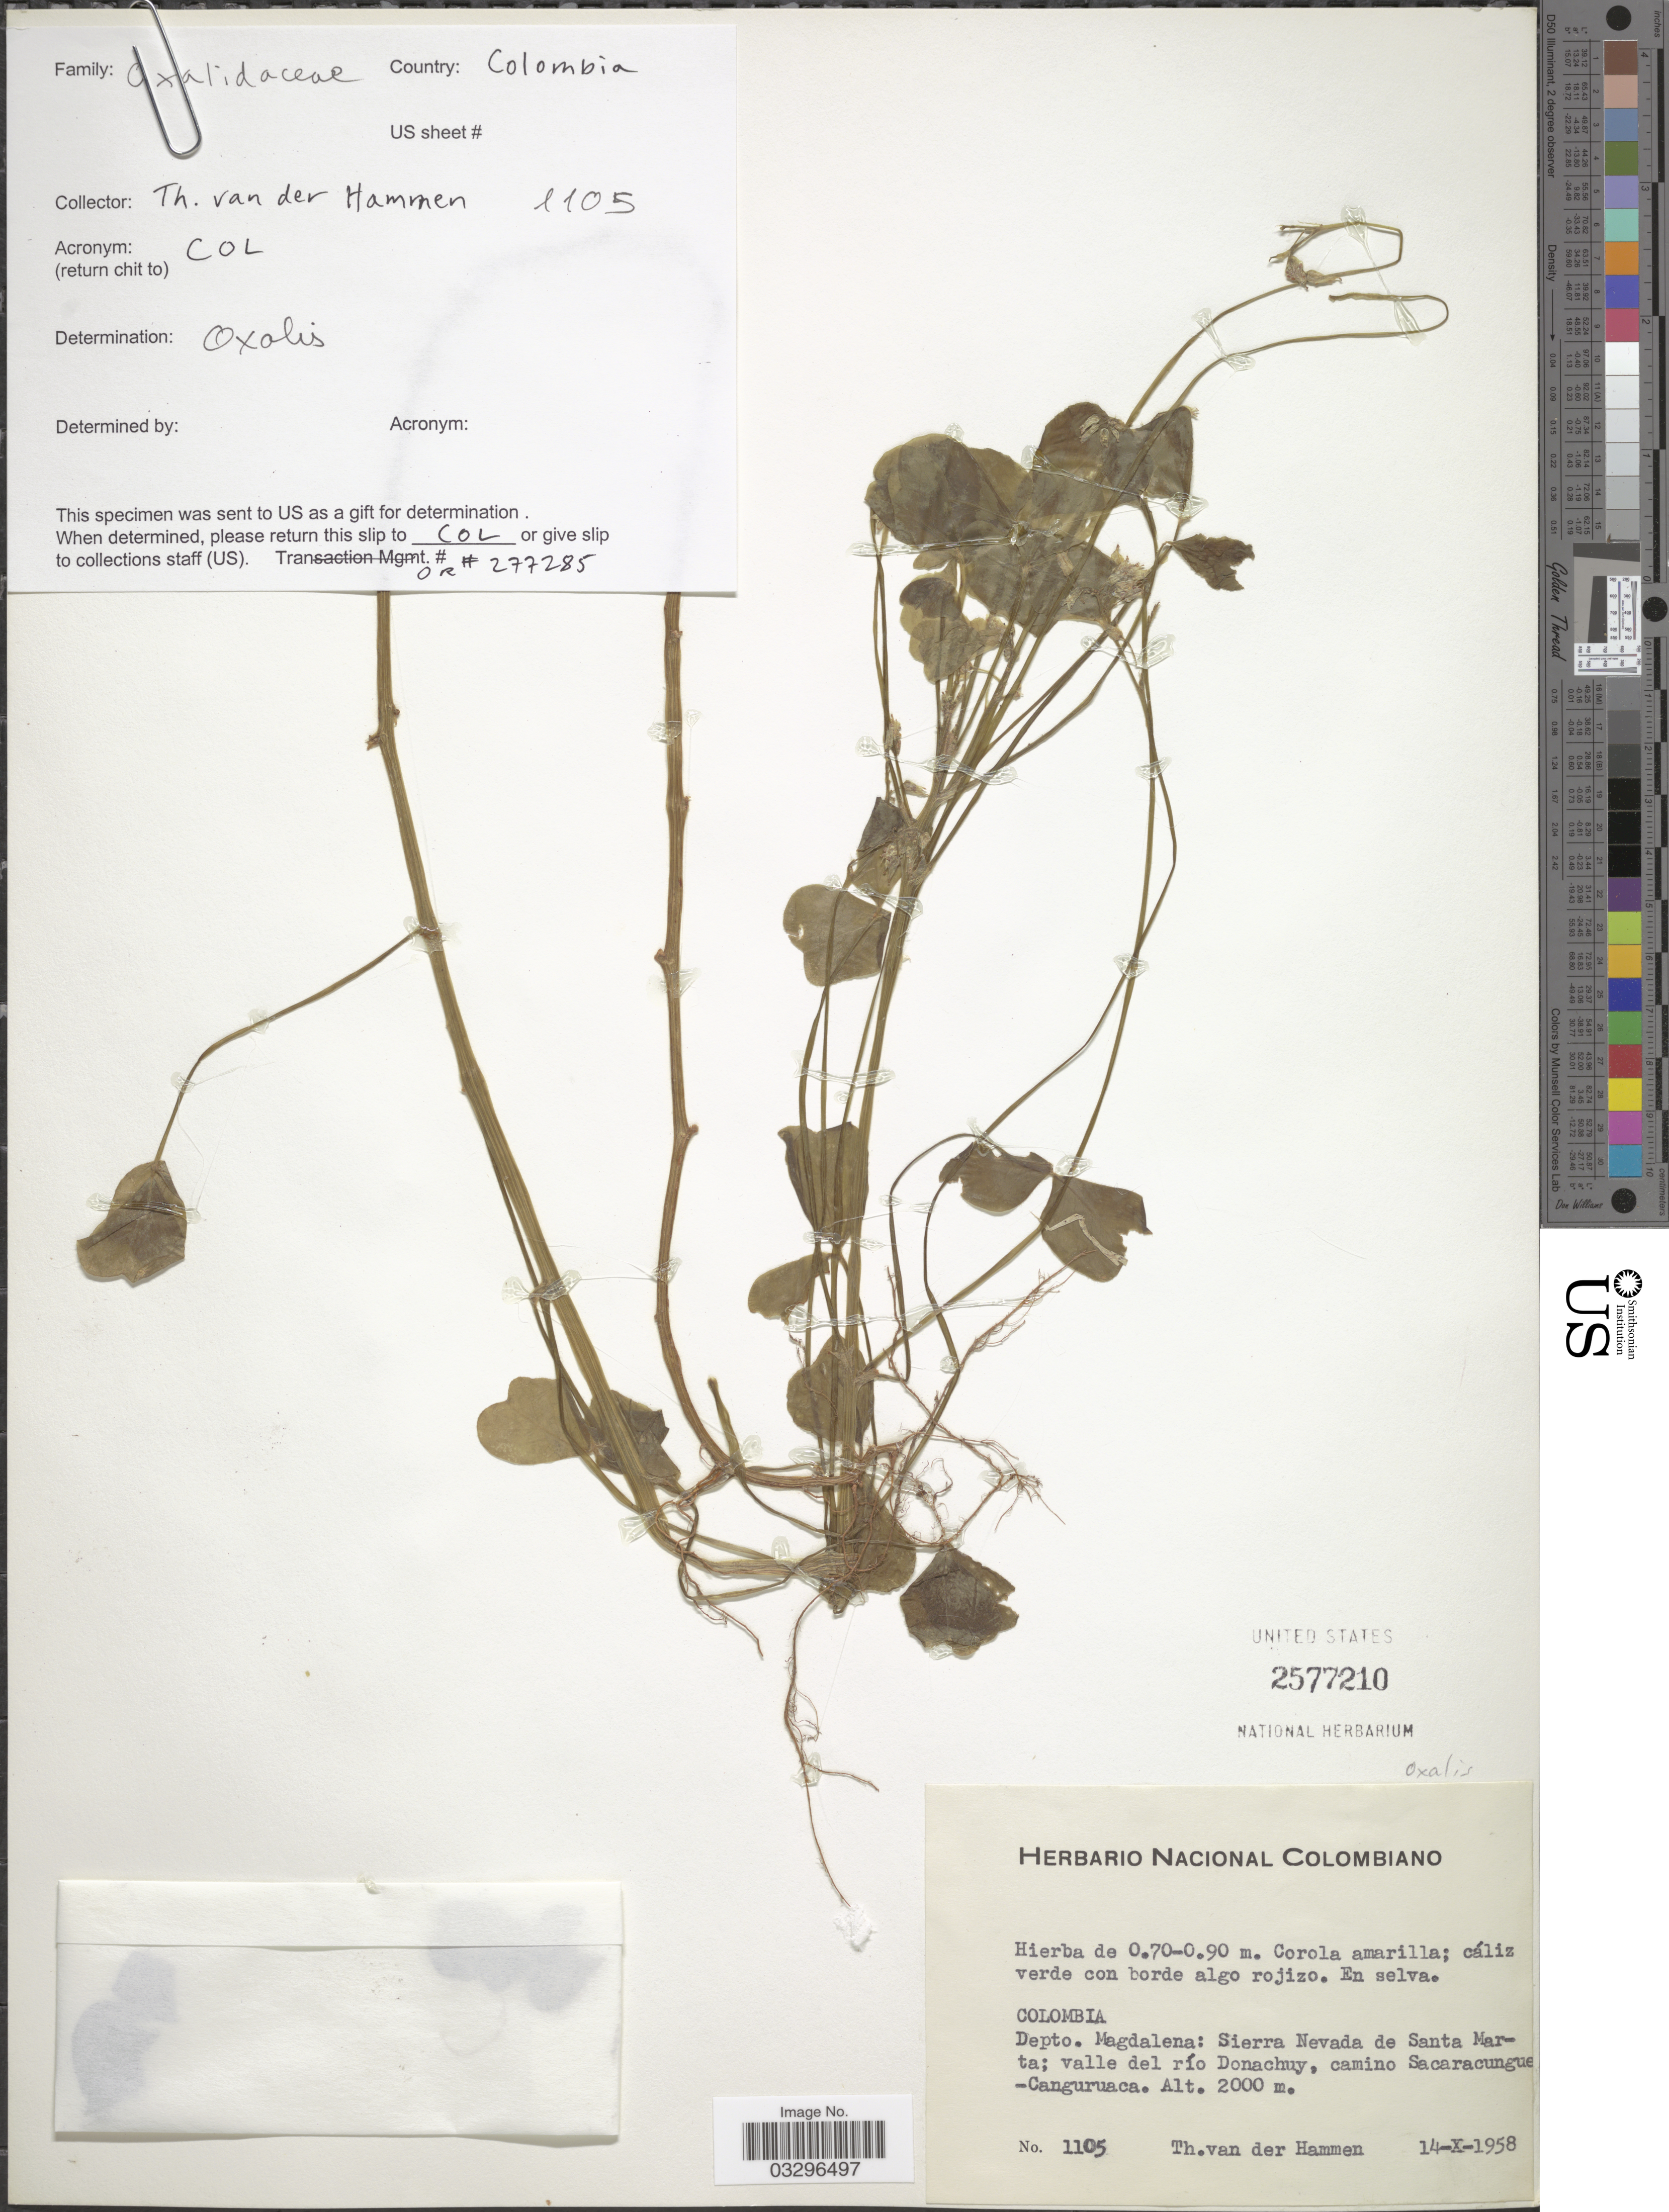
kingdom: Plantae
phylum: Tracheophyta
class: Magnoliopsida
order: Oxalidales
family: Oxalidaceae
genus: Oxalis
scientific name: Oxalis sp.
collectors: T. Van der Hammen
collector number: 1105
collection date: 1958-10-14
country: Colombia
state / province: Magdalena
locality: Depto. Magdalena: Sierra Nevada de Santa Marta; valle del río Donachuy, camino Sacaracungue-Canguruaca.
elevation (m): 2000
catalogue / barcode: US 2577210